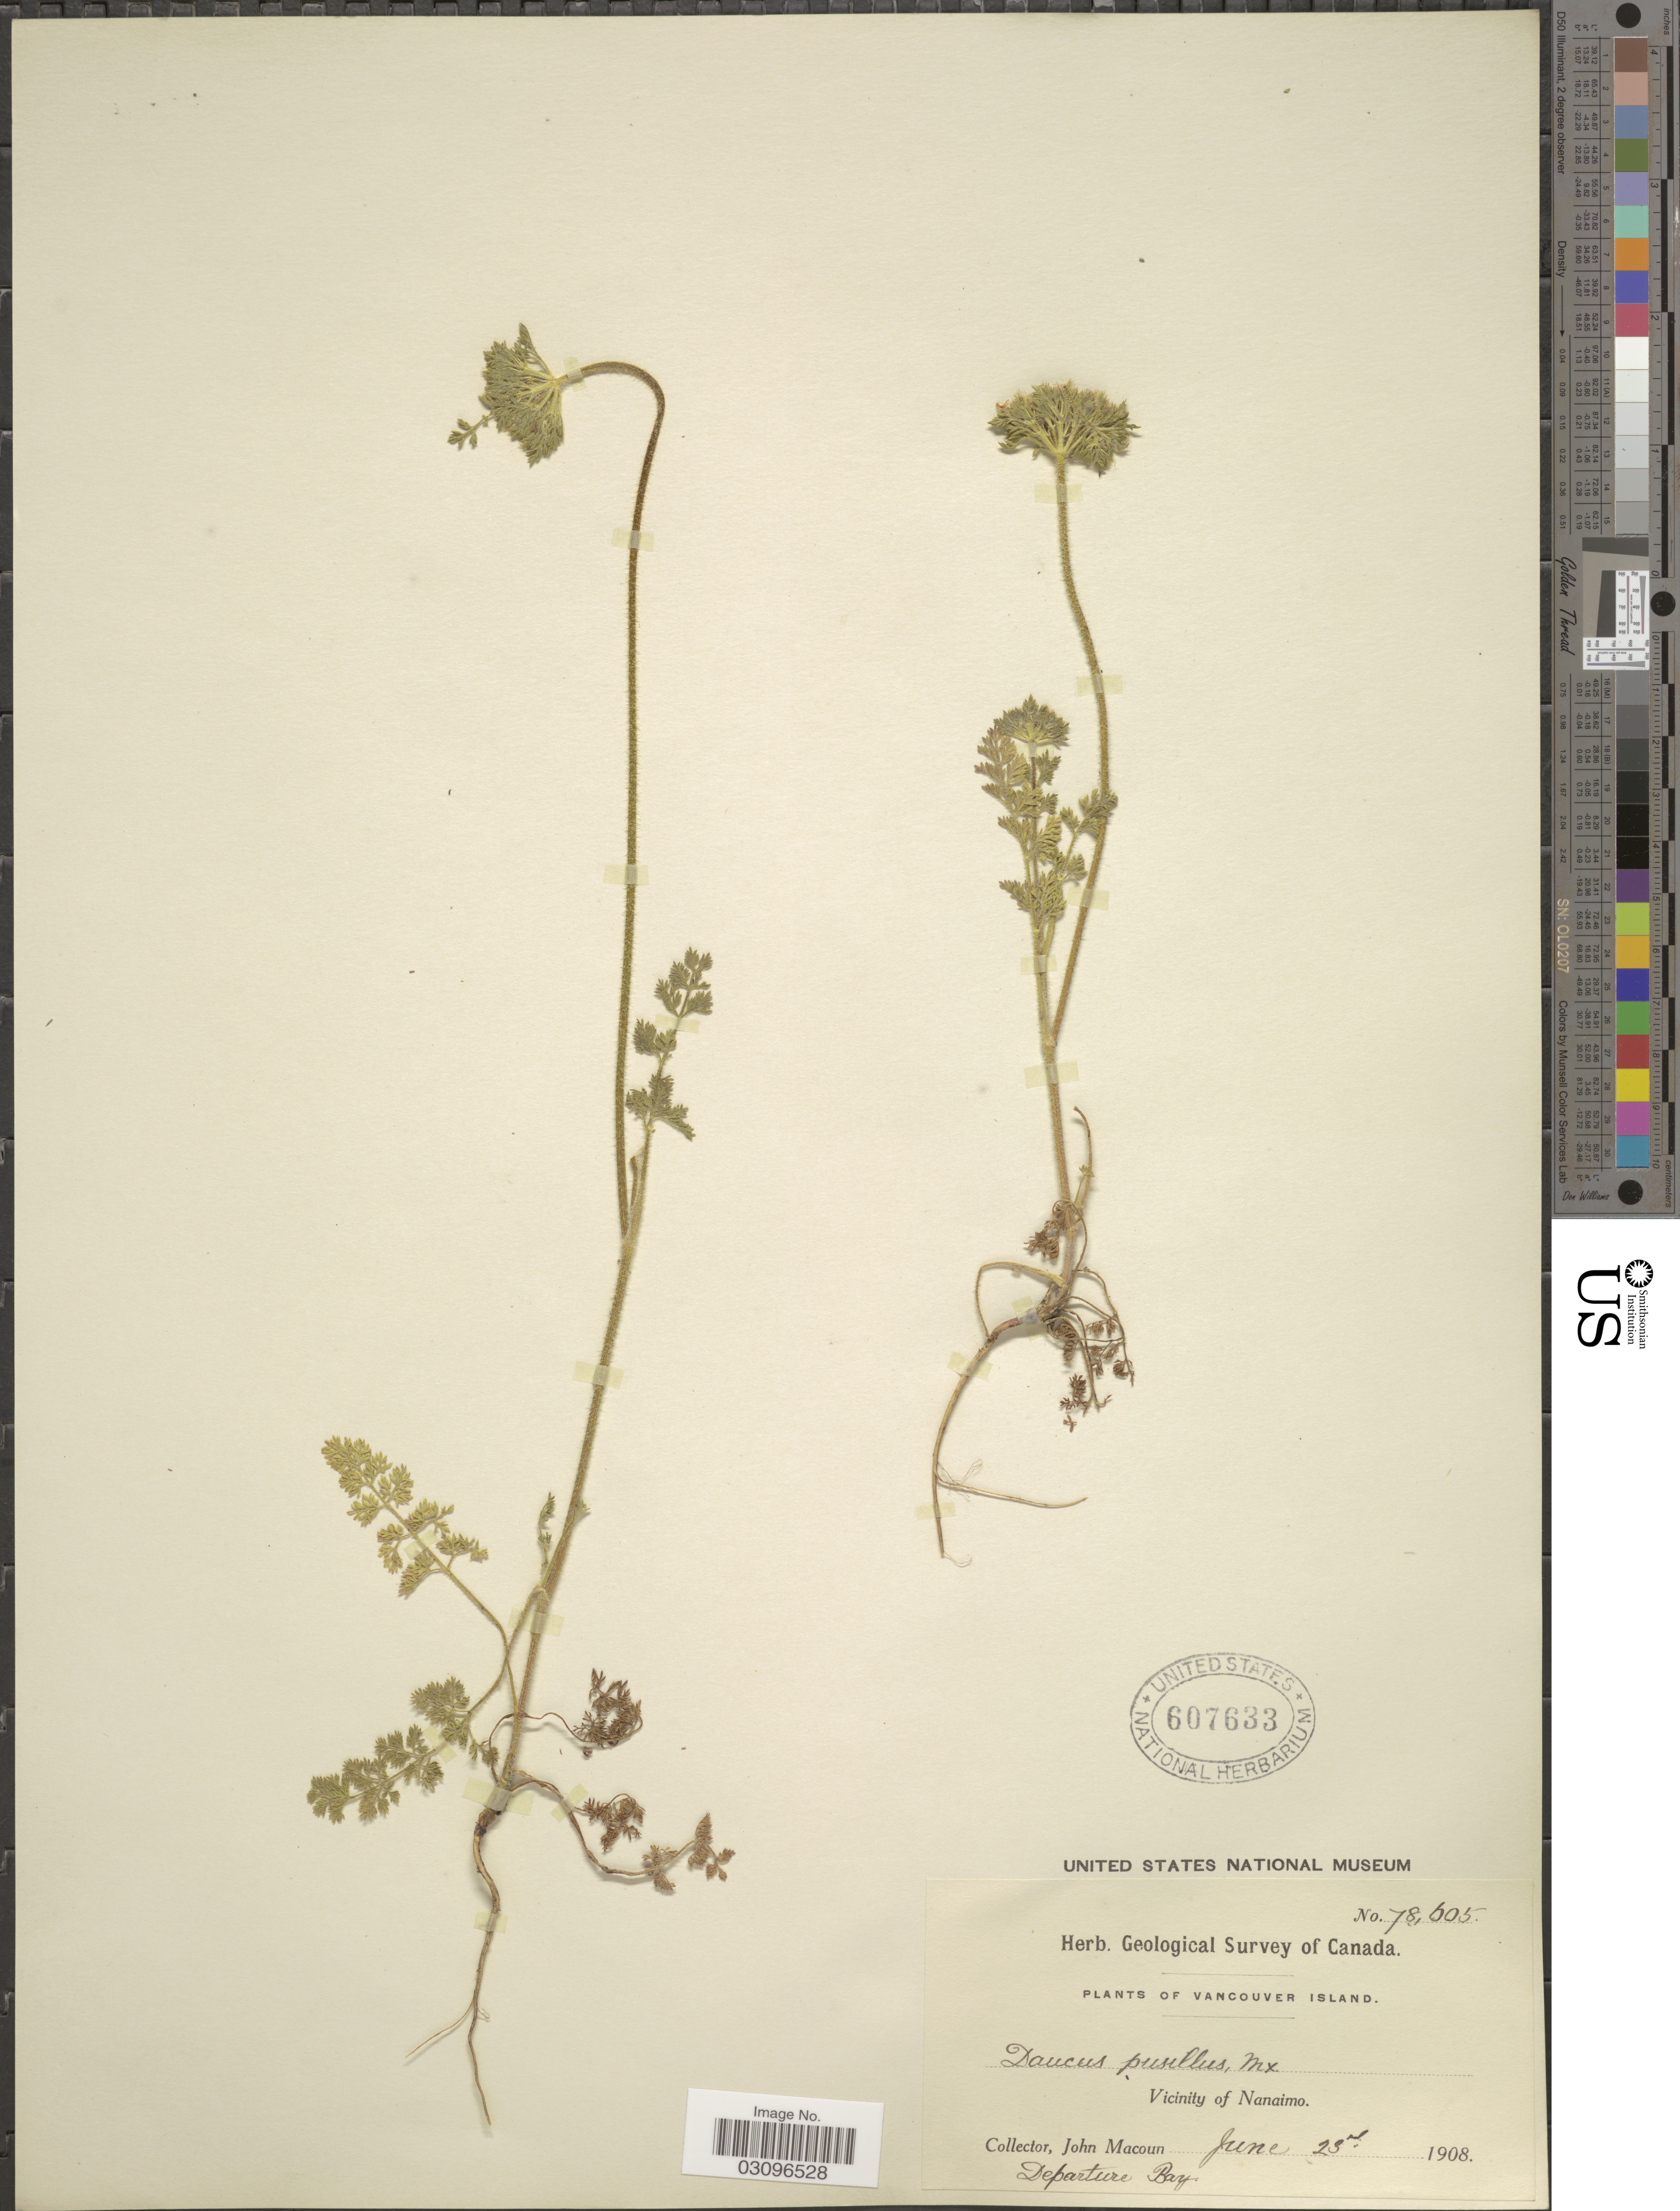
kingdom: Plantae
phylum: Tracheophyta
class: Magnoliopsida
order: Apiales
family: Apiaceae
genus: Daucus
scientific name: Daucus pusillus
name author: Michx.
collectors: J. Macoun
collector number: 78604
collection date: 1908-06-23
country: Canada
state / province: British Columbia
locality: Vancouver Island. Vicinity of Nanaimo. Departure Bay.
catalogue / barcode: US 607633